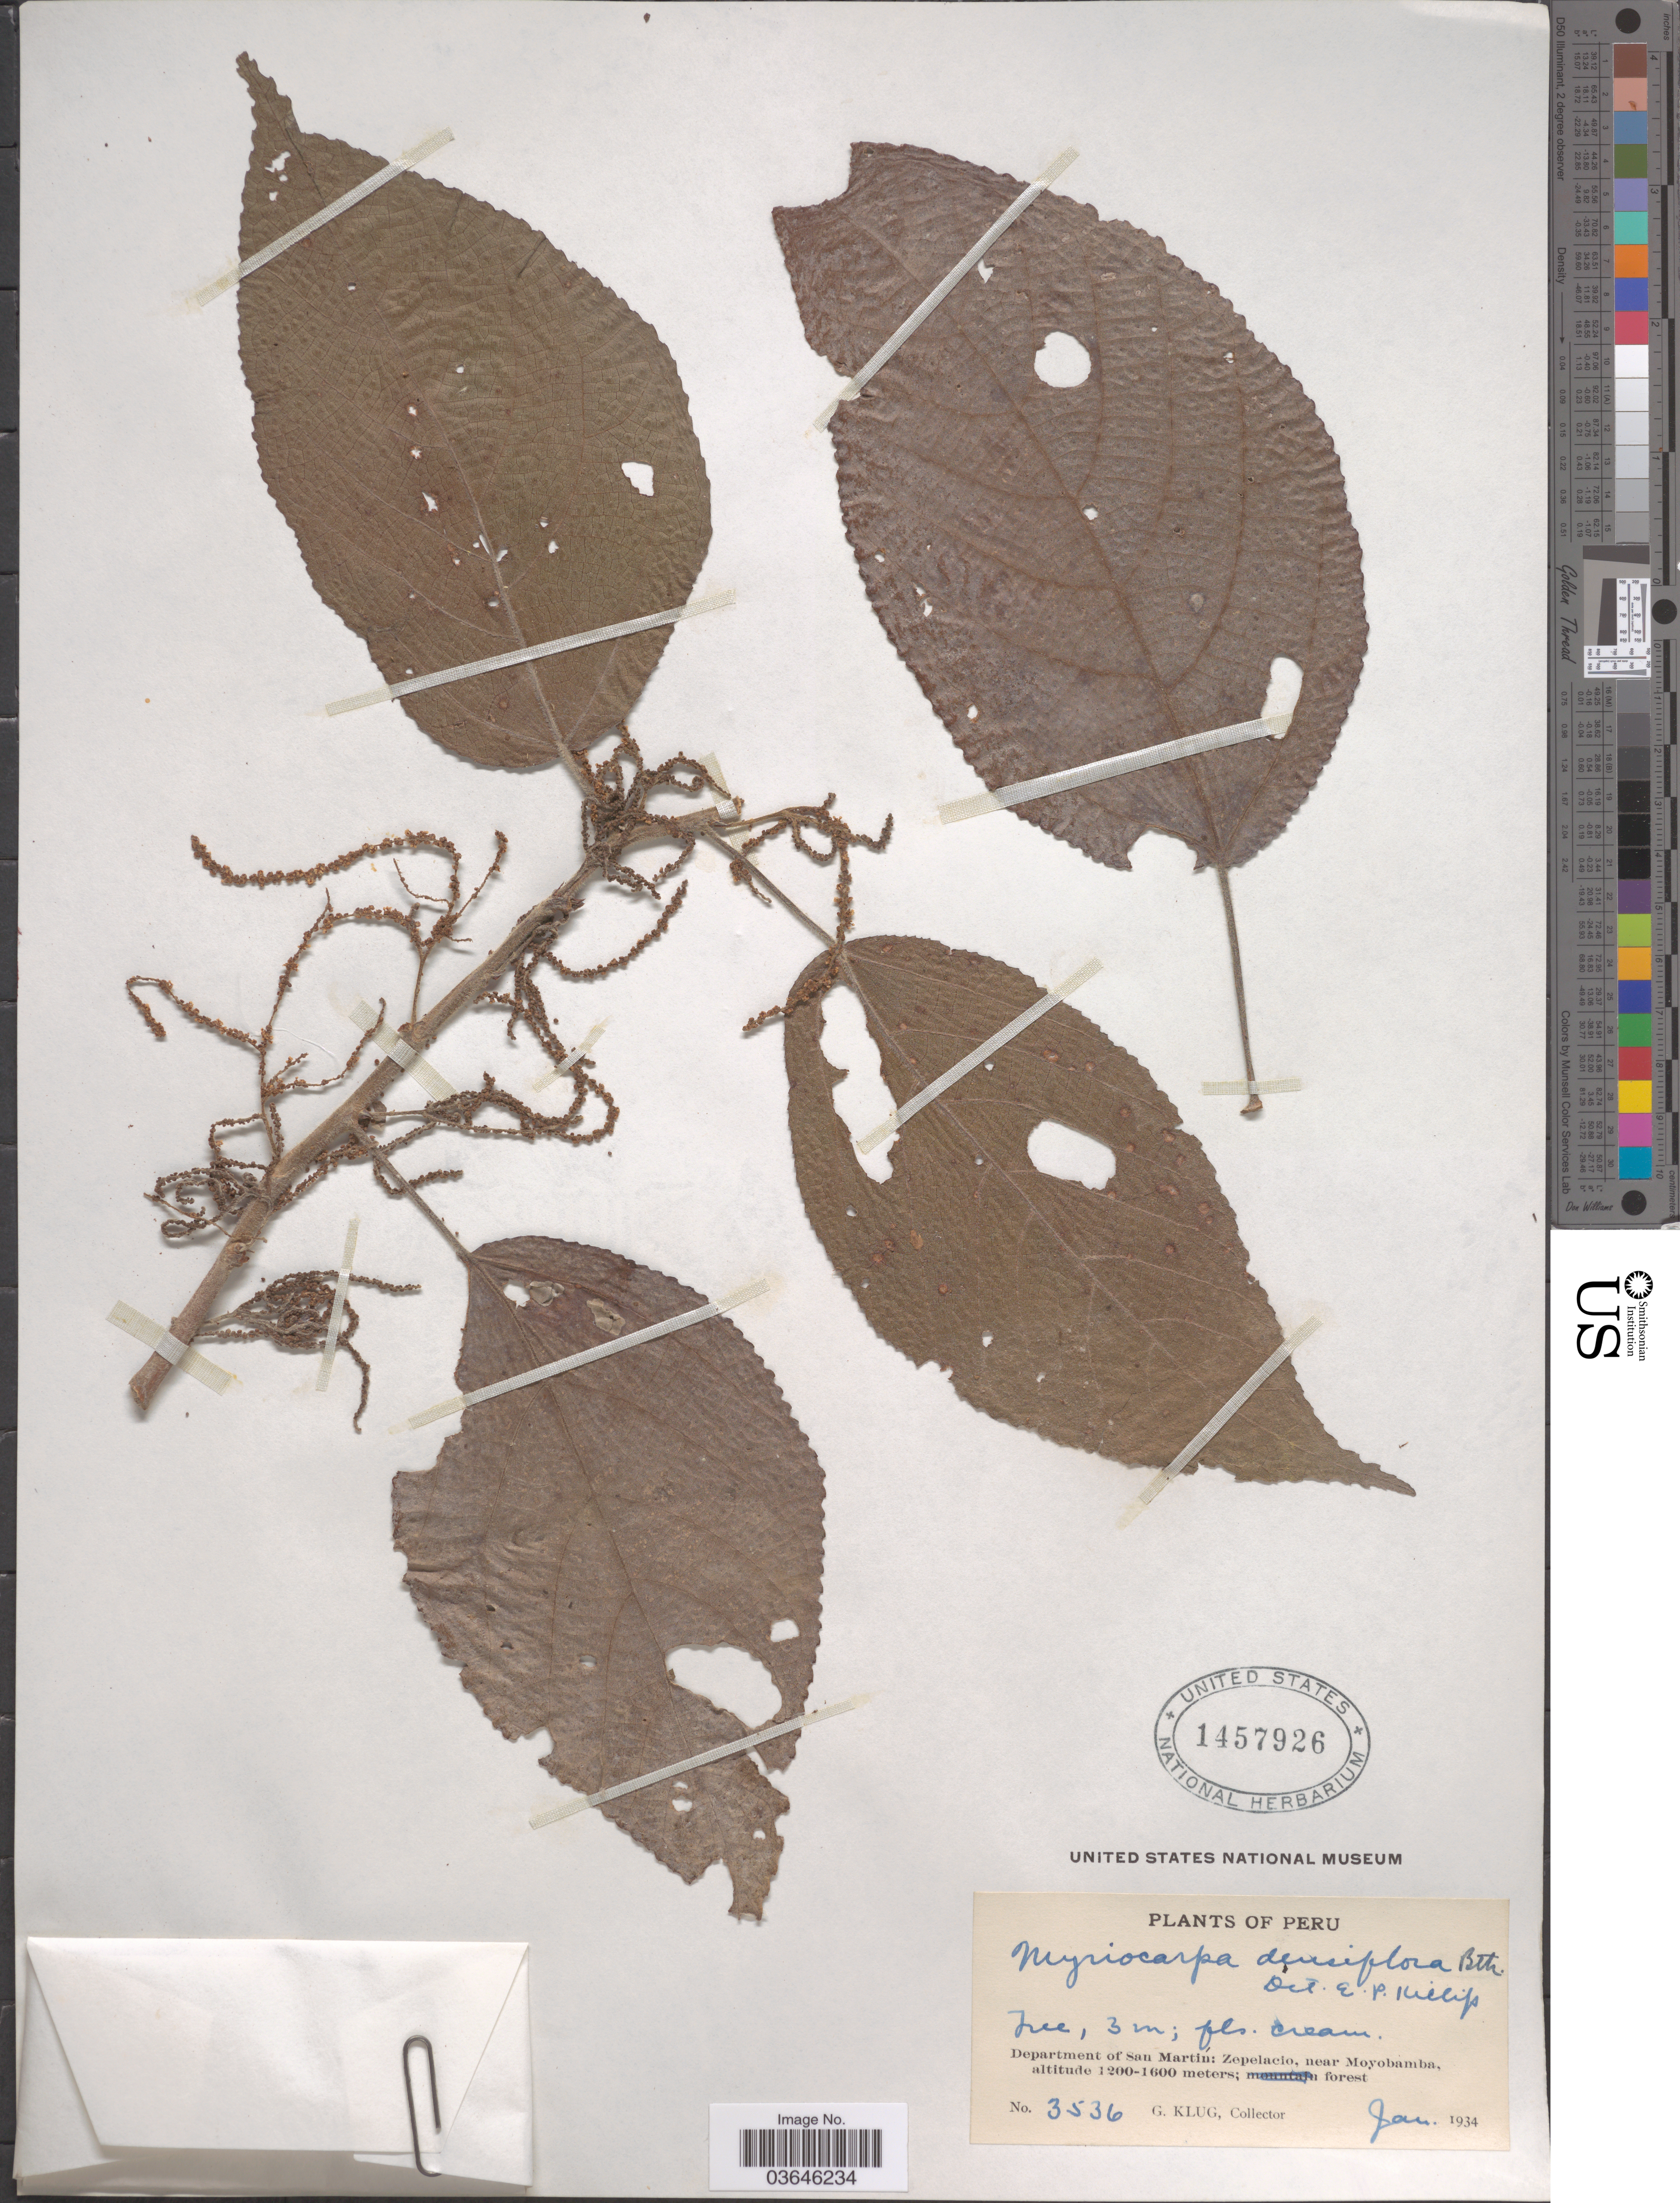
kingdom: Plantae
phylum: Tracheophyta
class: Magnoliopsida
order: Rosales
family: Urticaceae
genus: Myriocarpa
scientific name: Myriocarpa stipitata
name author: Benth.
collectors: G. Klug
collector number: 3536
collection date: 1934-01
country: Peru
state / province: San Martín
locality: Department of San Martín: Zepelacio, near Moyobamba.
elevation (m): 1200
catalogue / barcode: US 1457926